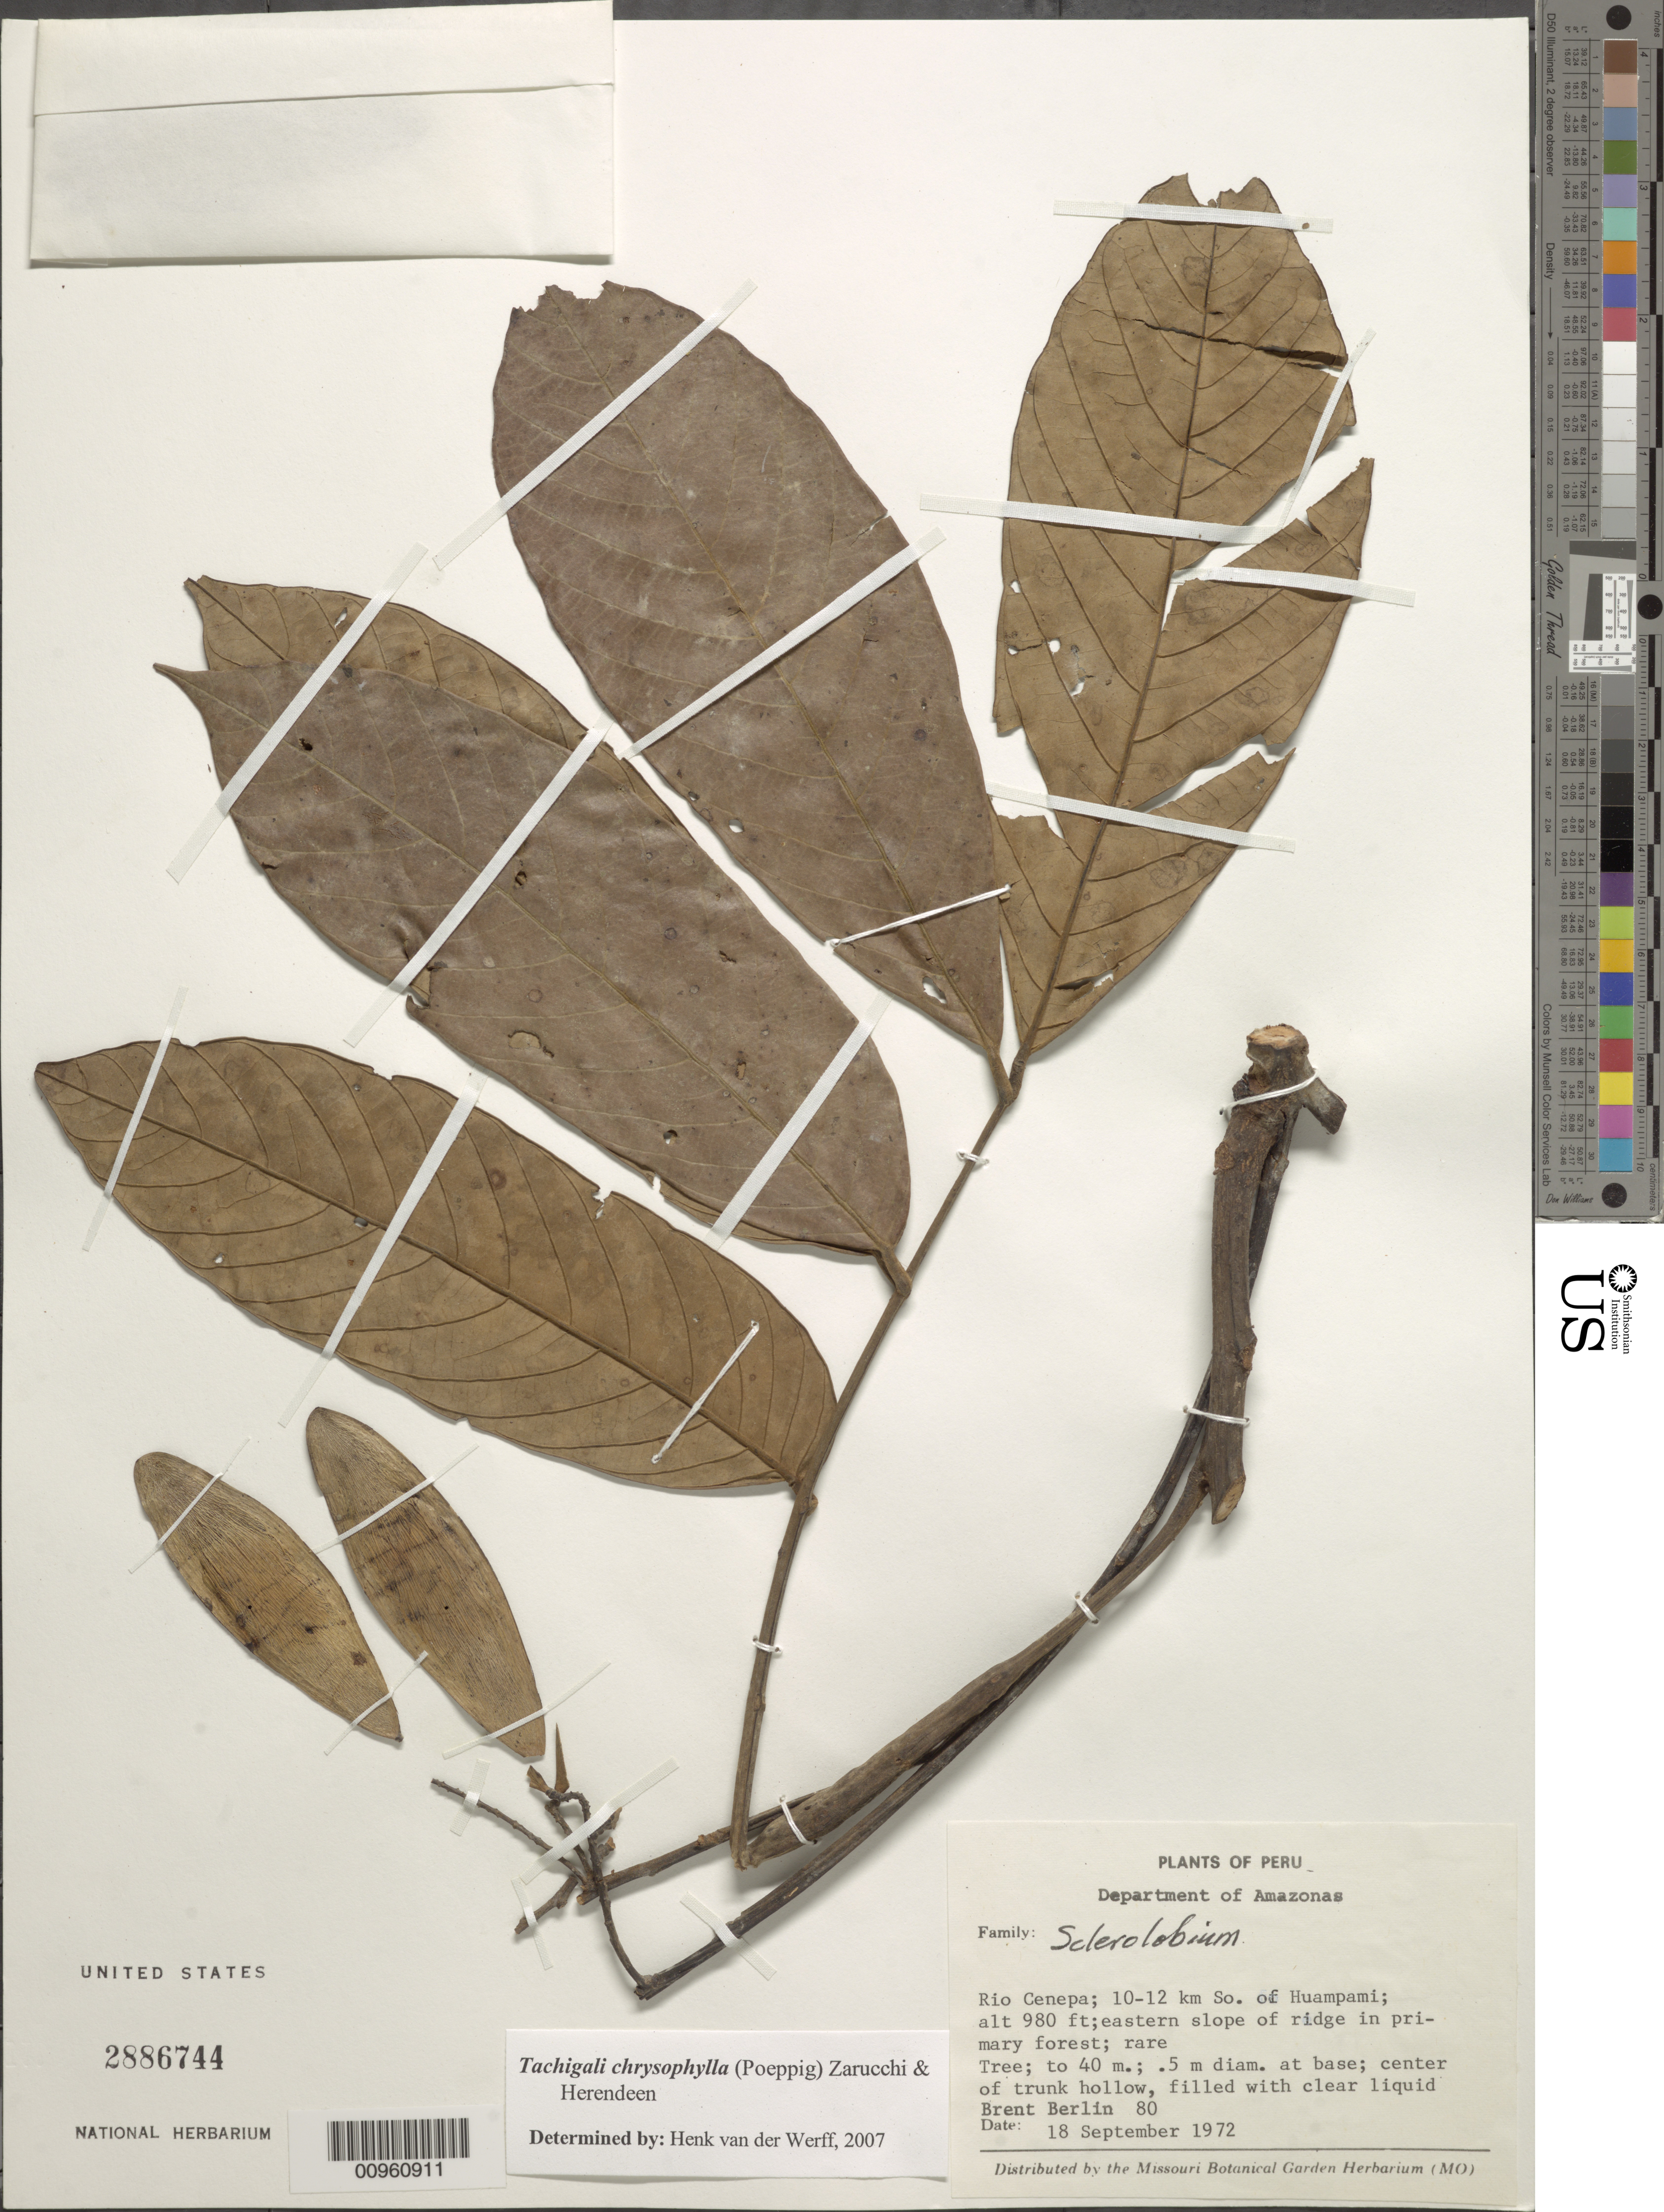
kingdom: Plantae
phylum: Tracheophyta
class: Magnoliopsida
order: Fabales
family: Fabaceae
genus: Tachigali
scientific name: Tachigali chrysophylla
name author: (Poepp.) Zarucchi & Herend.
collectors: B. Berlin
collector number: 80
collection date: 1972-09-18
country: Peru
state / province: Amazonas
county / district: Condorcanqui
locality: Rio Cenepa, 10-12 km So. of Huampami, Department of Amazonas, Plants of Peru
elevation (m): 299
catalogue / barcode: US 2886744